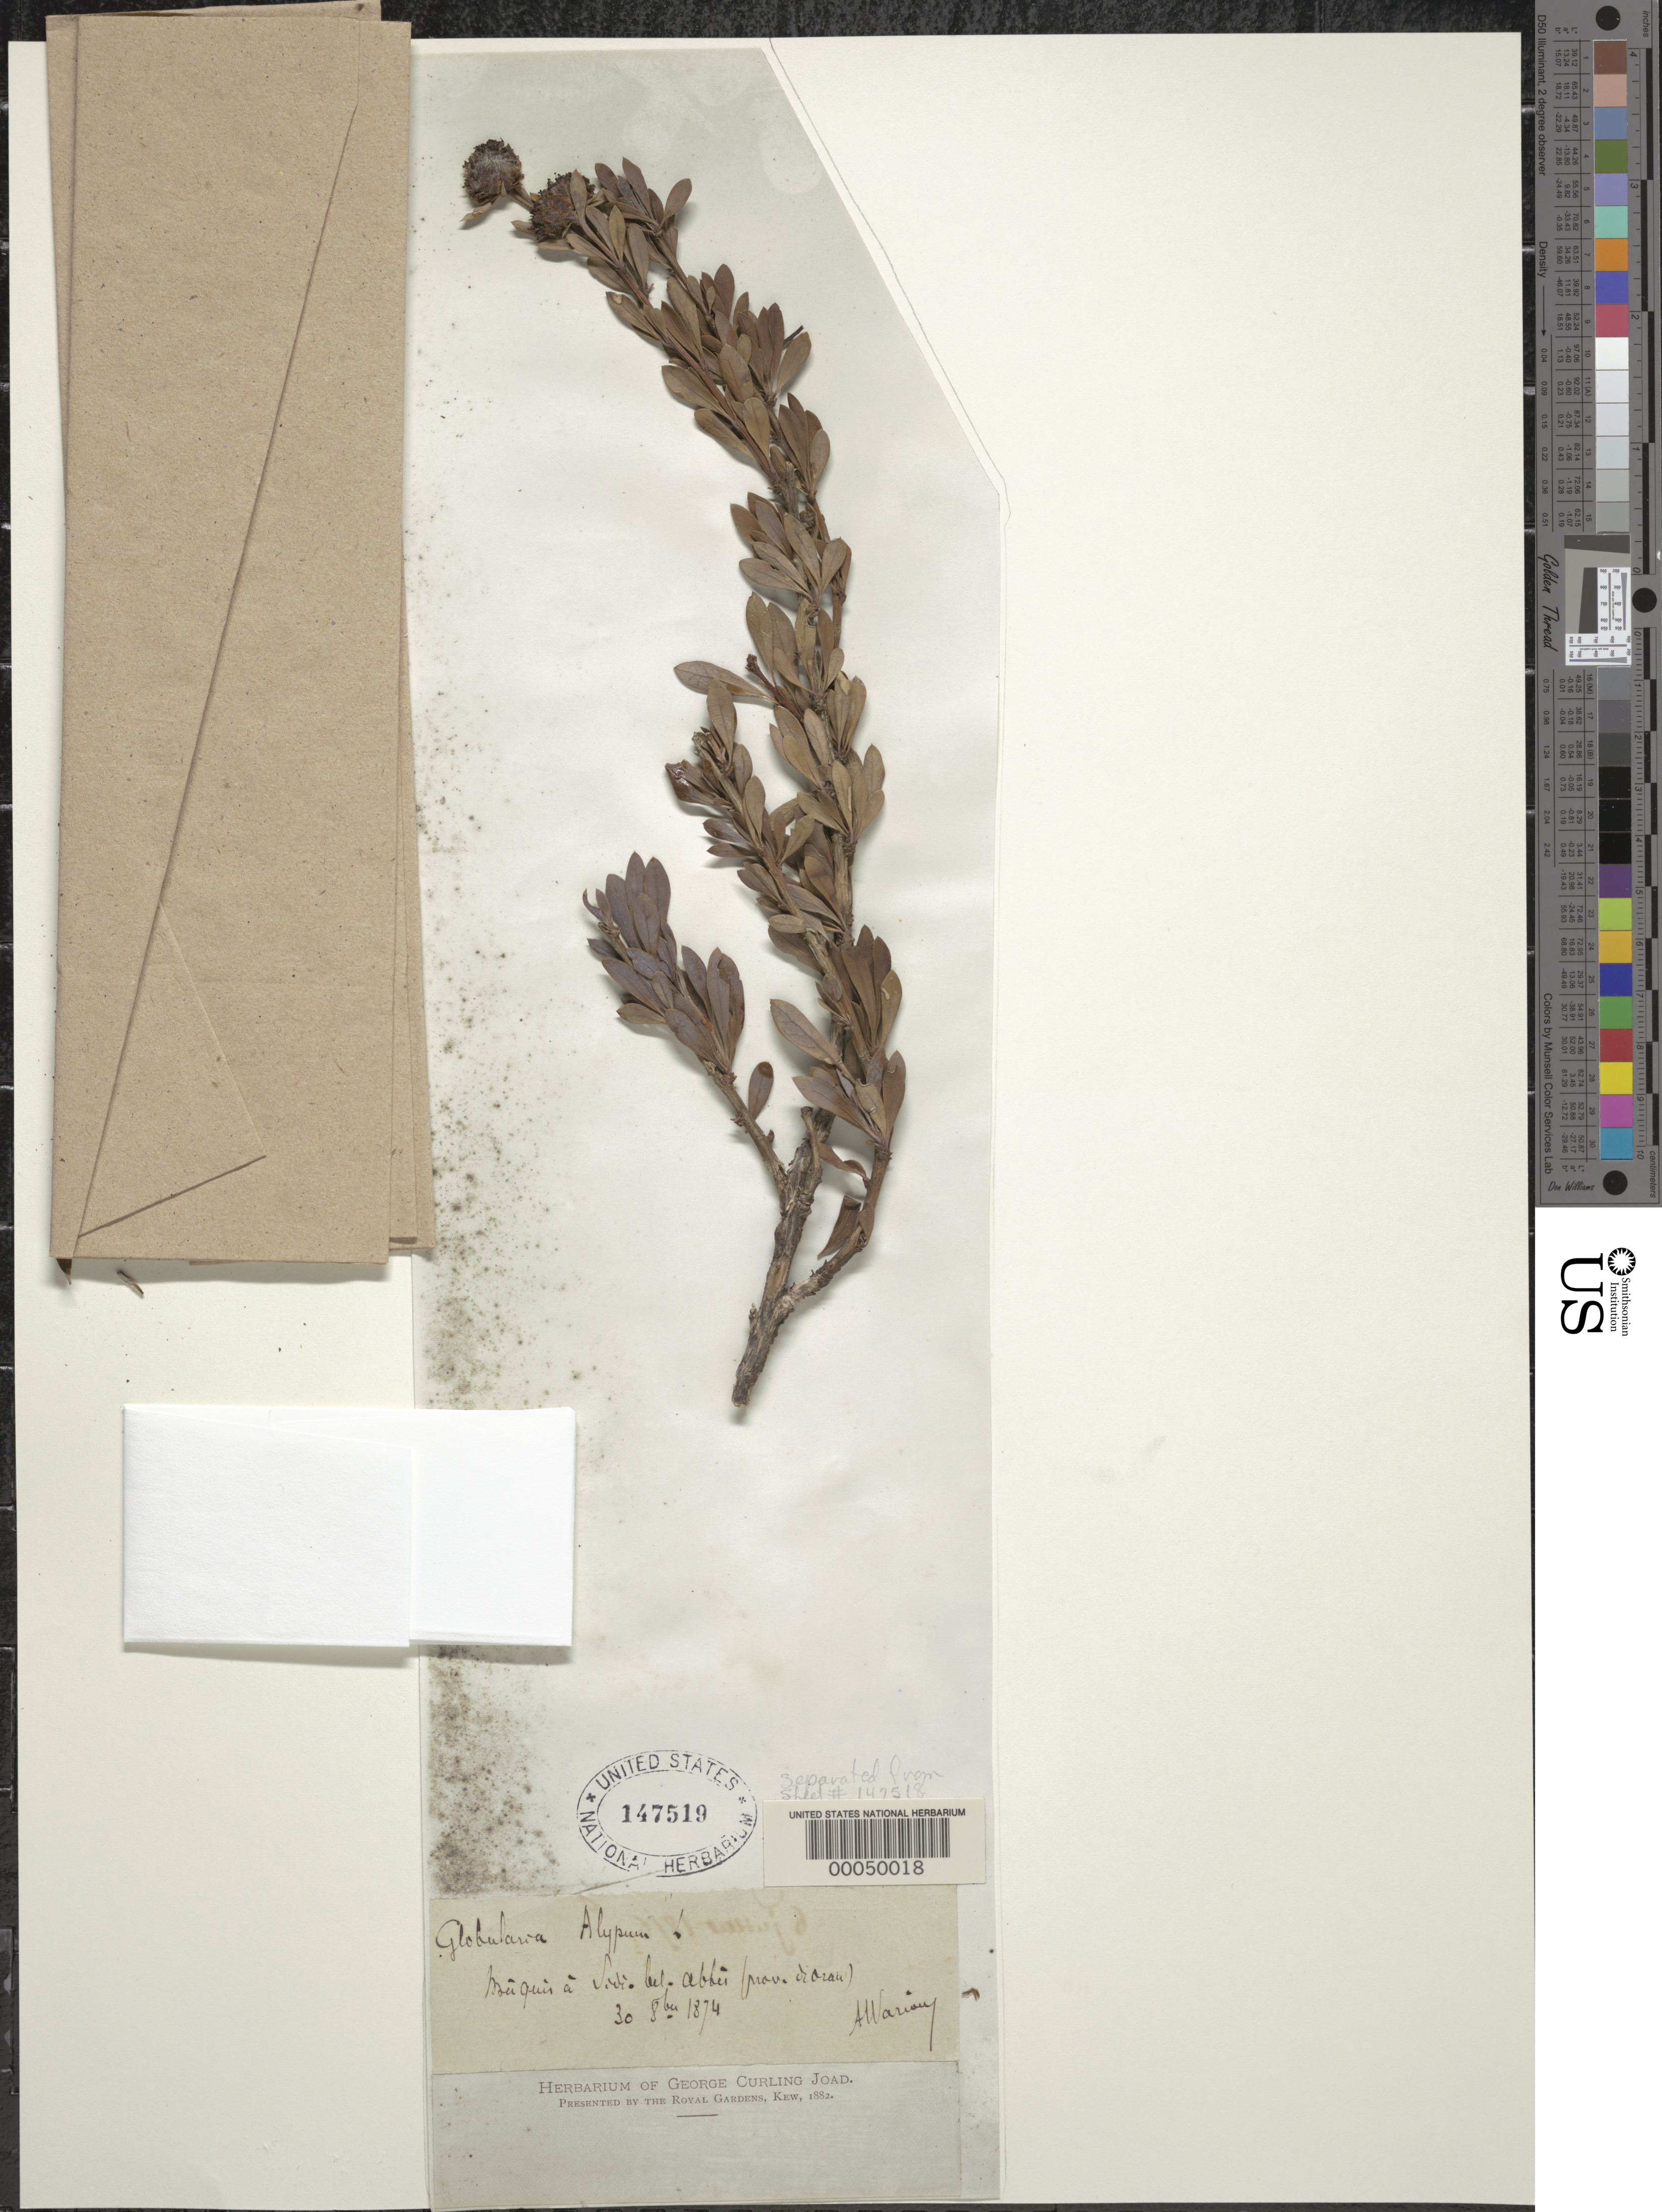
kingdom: Plantae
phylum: Tracheophyta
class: Magnoliopsida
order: Lamiales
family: Plantaginaceae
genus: Globularia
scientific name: Globularia alypum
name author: L.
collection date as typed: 30 Aug 1874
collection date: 1874-08-30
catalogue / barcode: US 147519